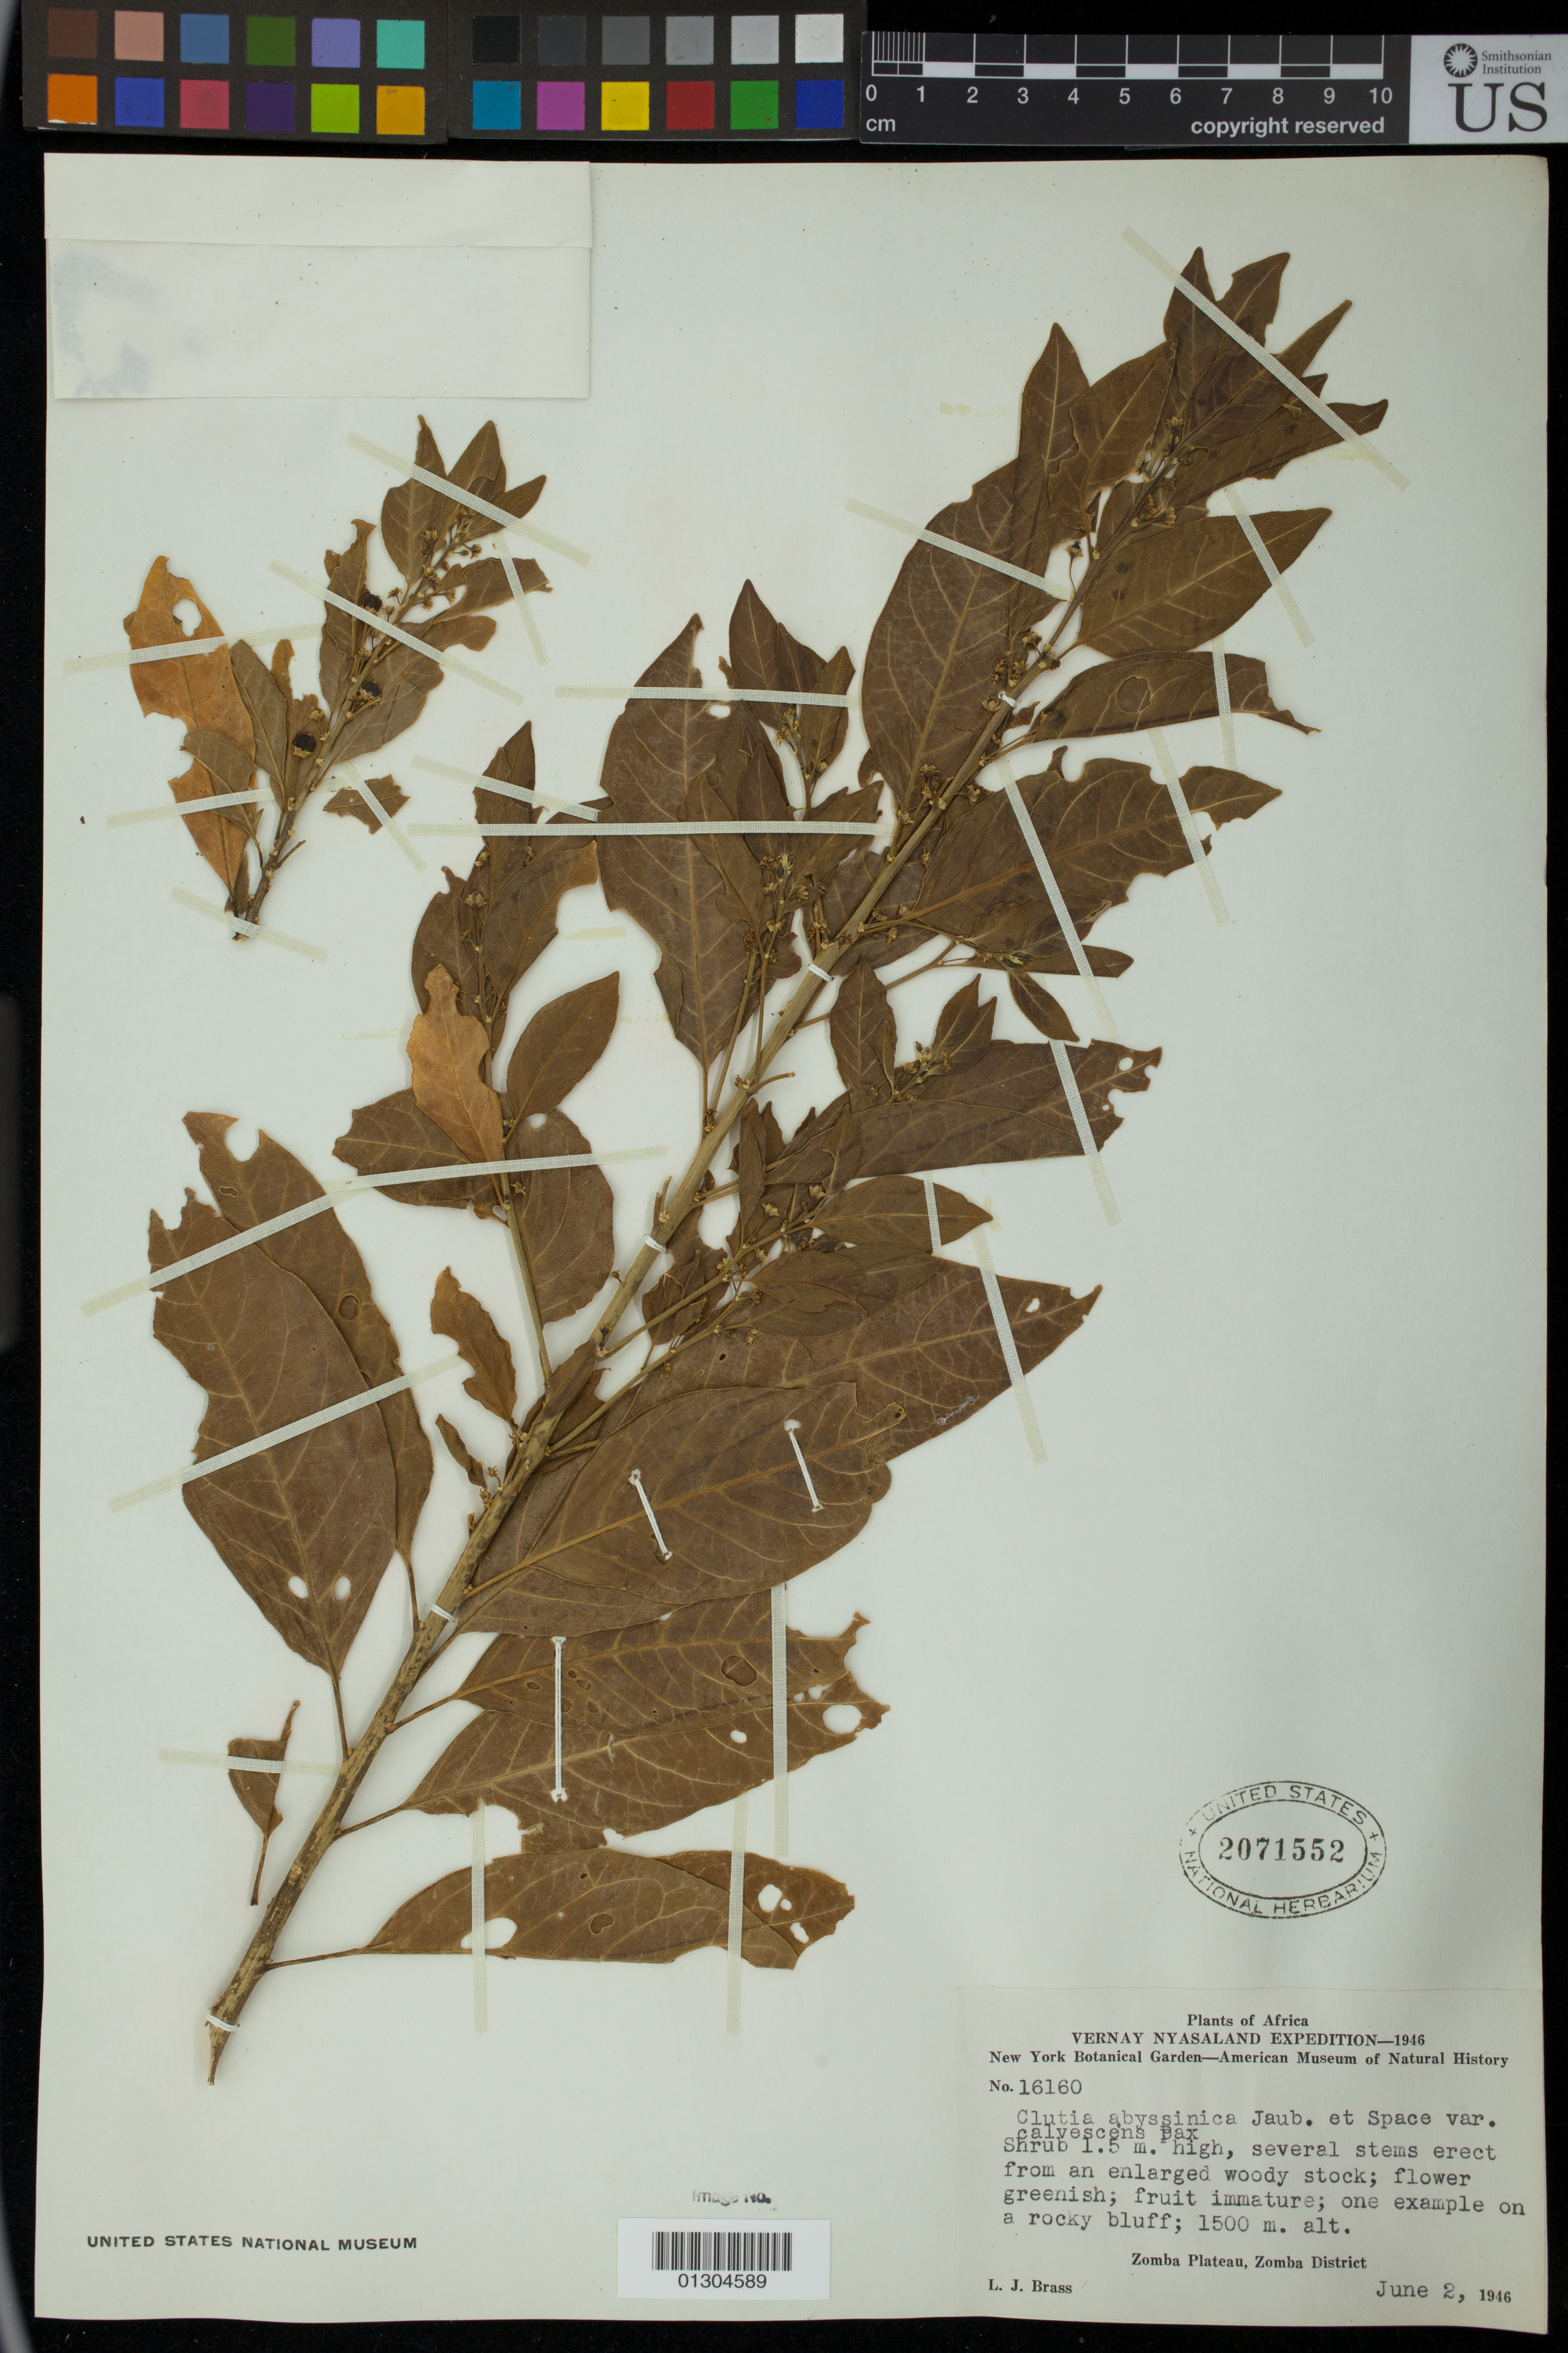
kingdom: Plantae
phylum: Tracheophyta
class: Magnoliopsida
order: Malpighiales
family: Peraceae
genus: Clutia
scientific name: Clutia abyssinica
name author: Jaub. & Spach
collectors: L. J. Brass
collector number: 16160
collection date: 1946-06-02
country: Malawi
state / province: Southern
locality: Zomba Plateau, Zomba District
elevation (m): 1500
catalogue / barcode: US 2071552